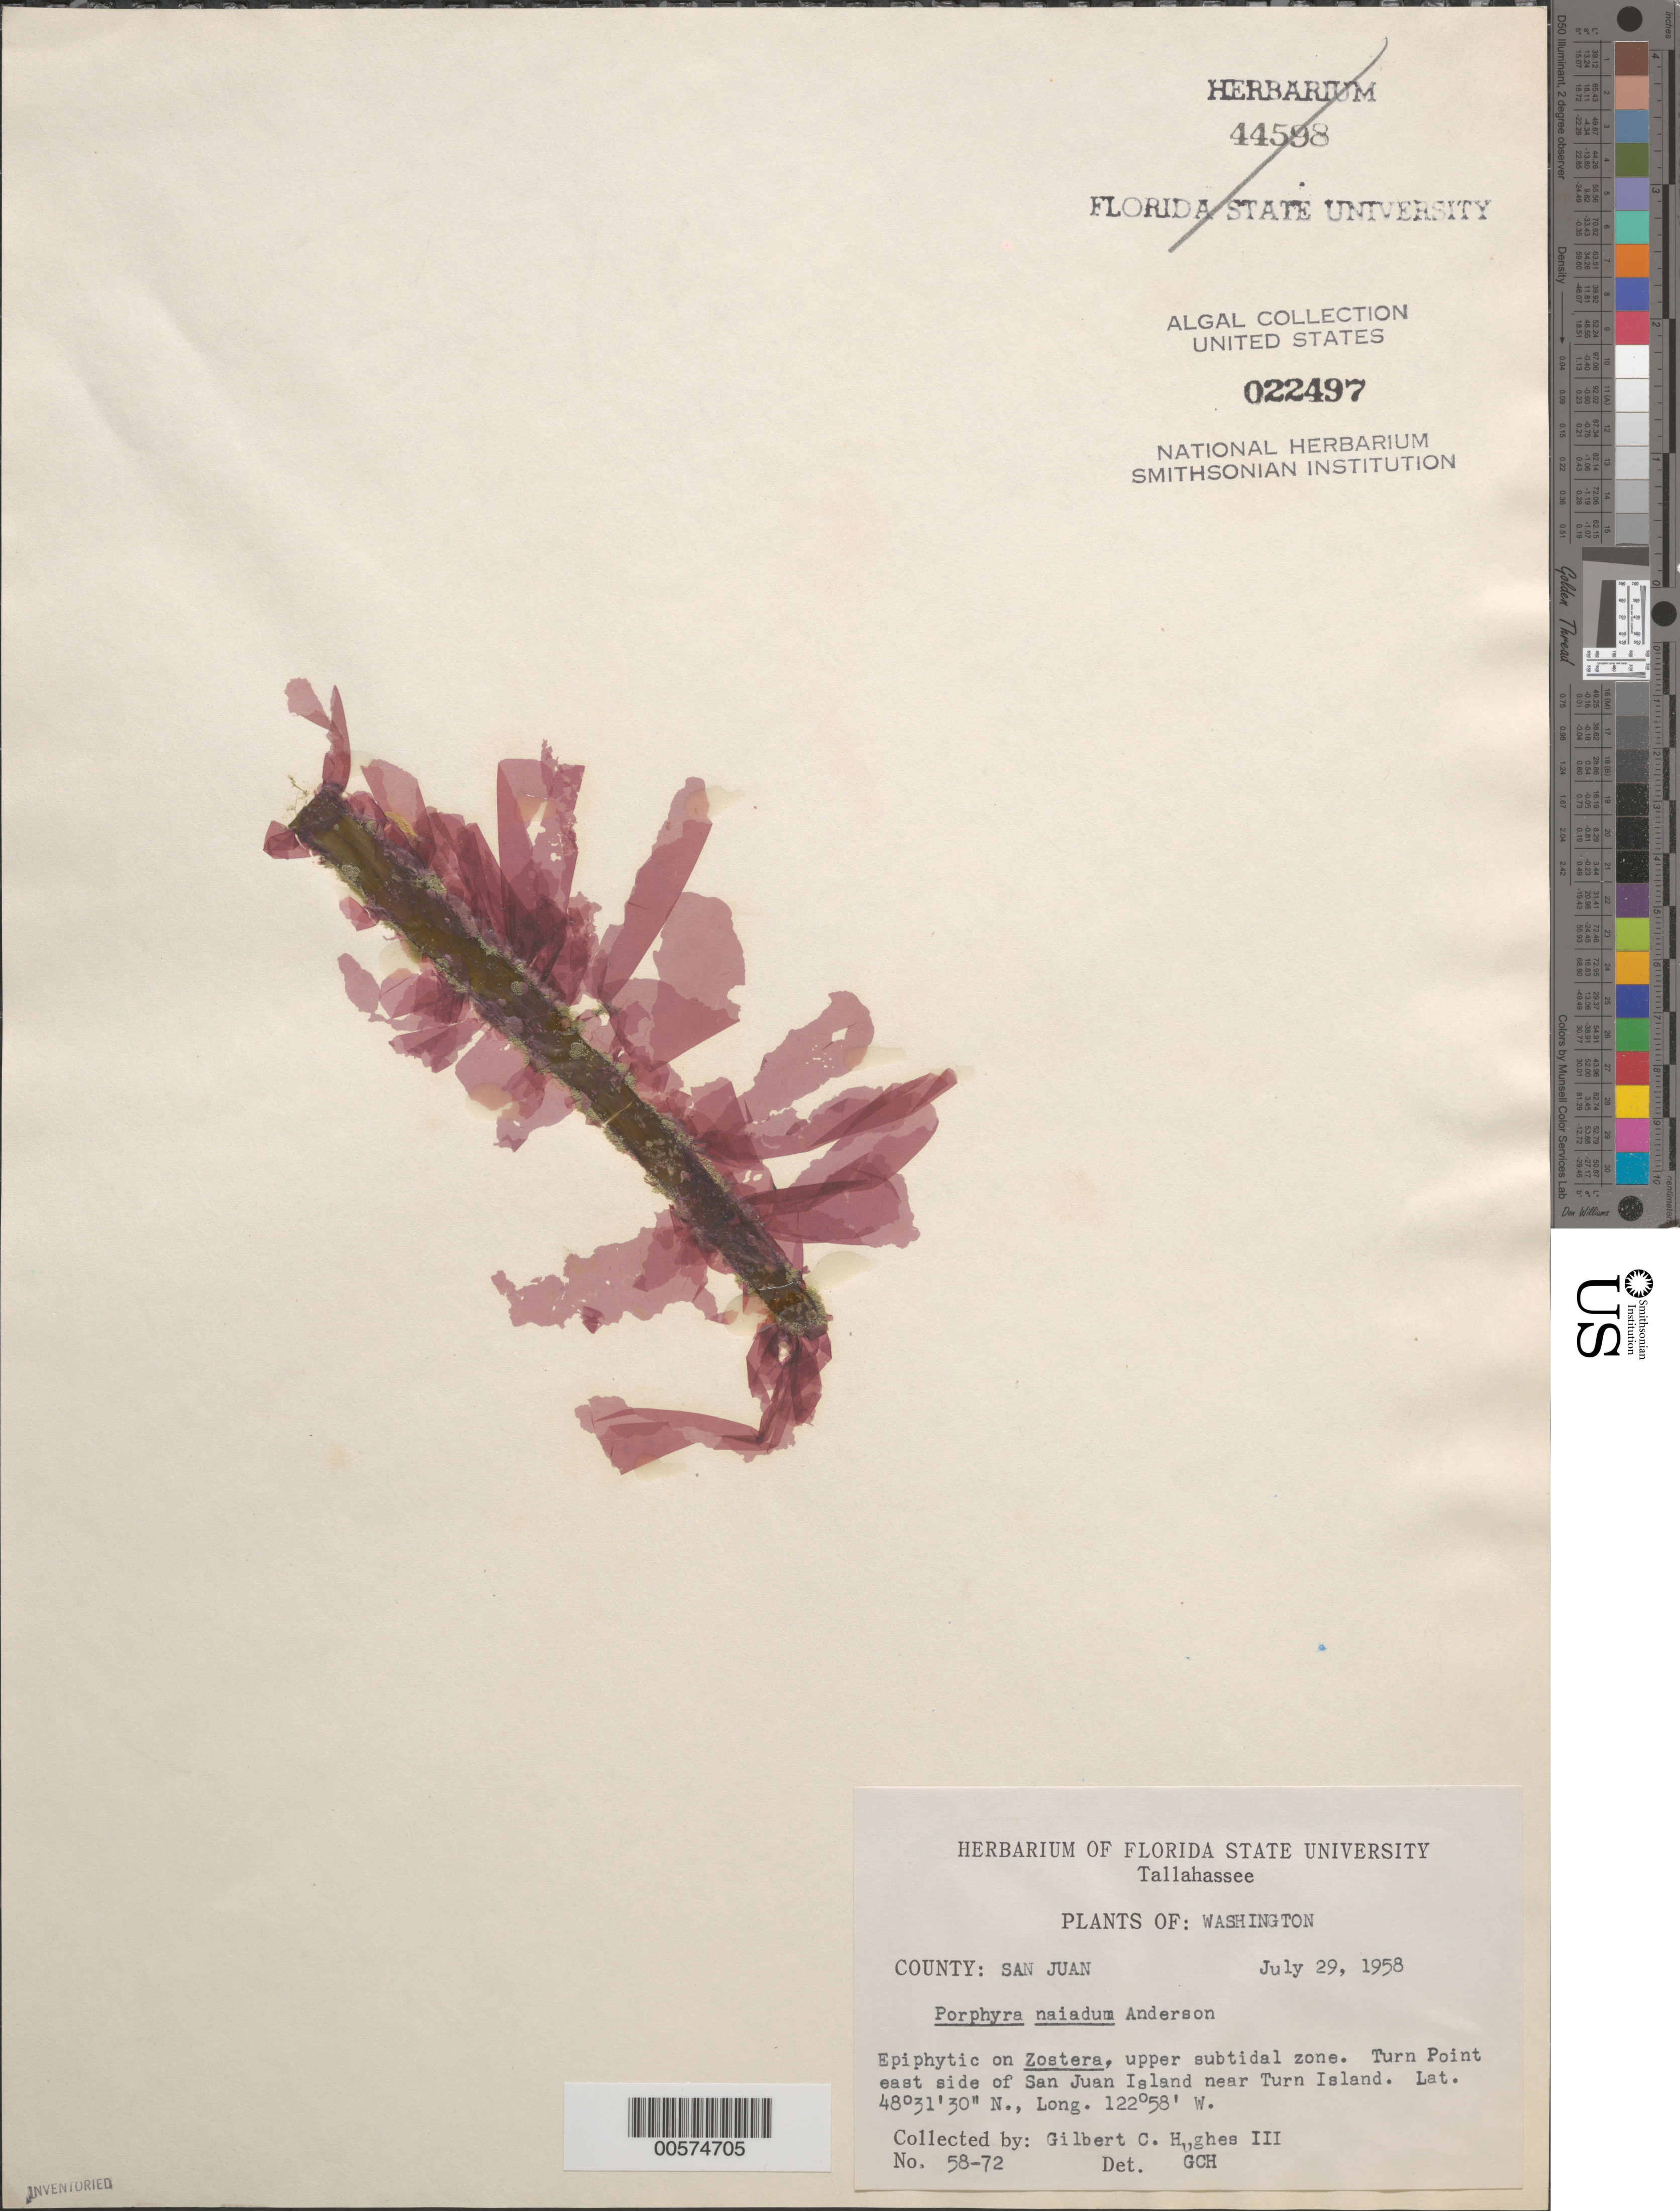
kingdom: Plantae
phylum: Rhodophyta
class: Compsopogonophyceae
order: Erythropeltidales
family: Erythrotrichiaceae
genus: Smithora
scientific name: Smithora naiadum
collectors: G. Hughes III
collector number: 58-72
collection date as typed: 29 Jul 1958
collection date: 1958-07-29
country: United States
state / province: Washington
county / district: San Juan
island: San Juan Island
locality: Turn Point, near Turn Island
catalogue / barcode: US 22497